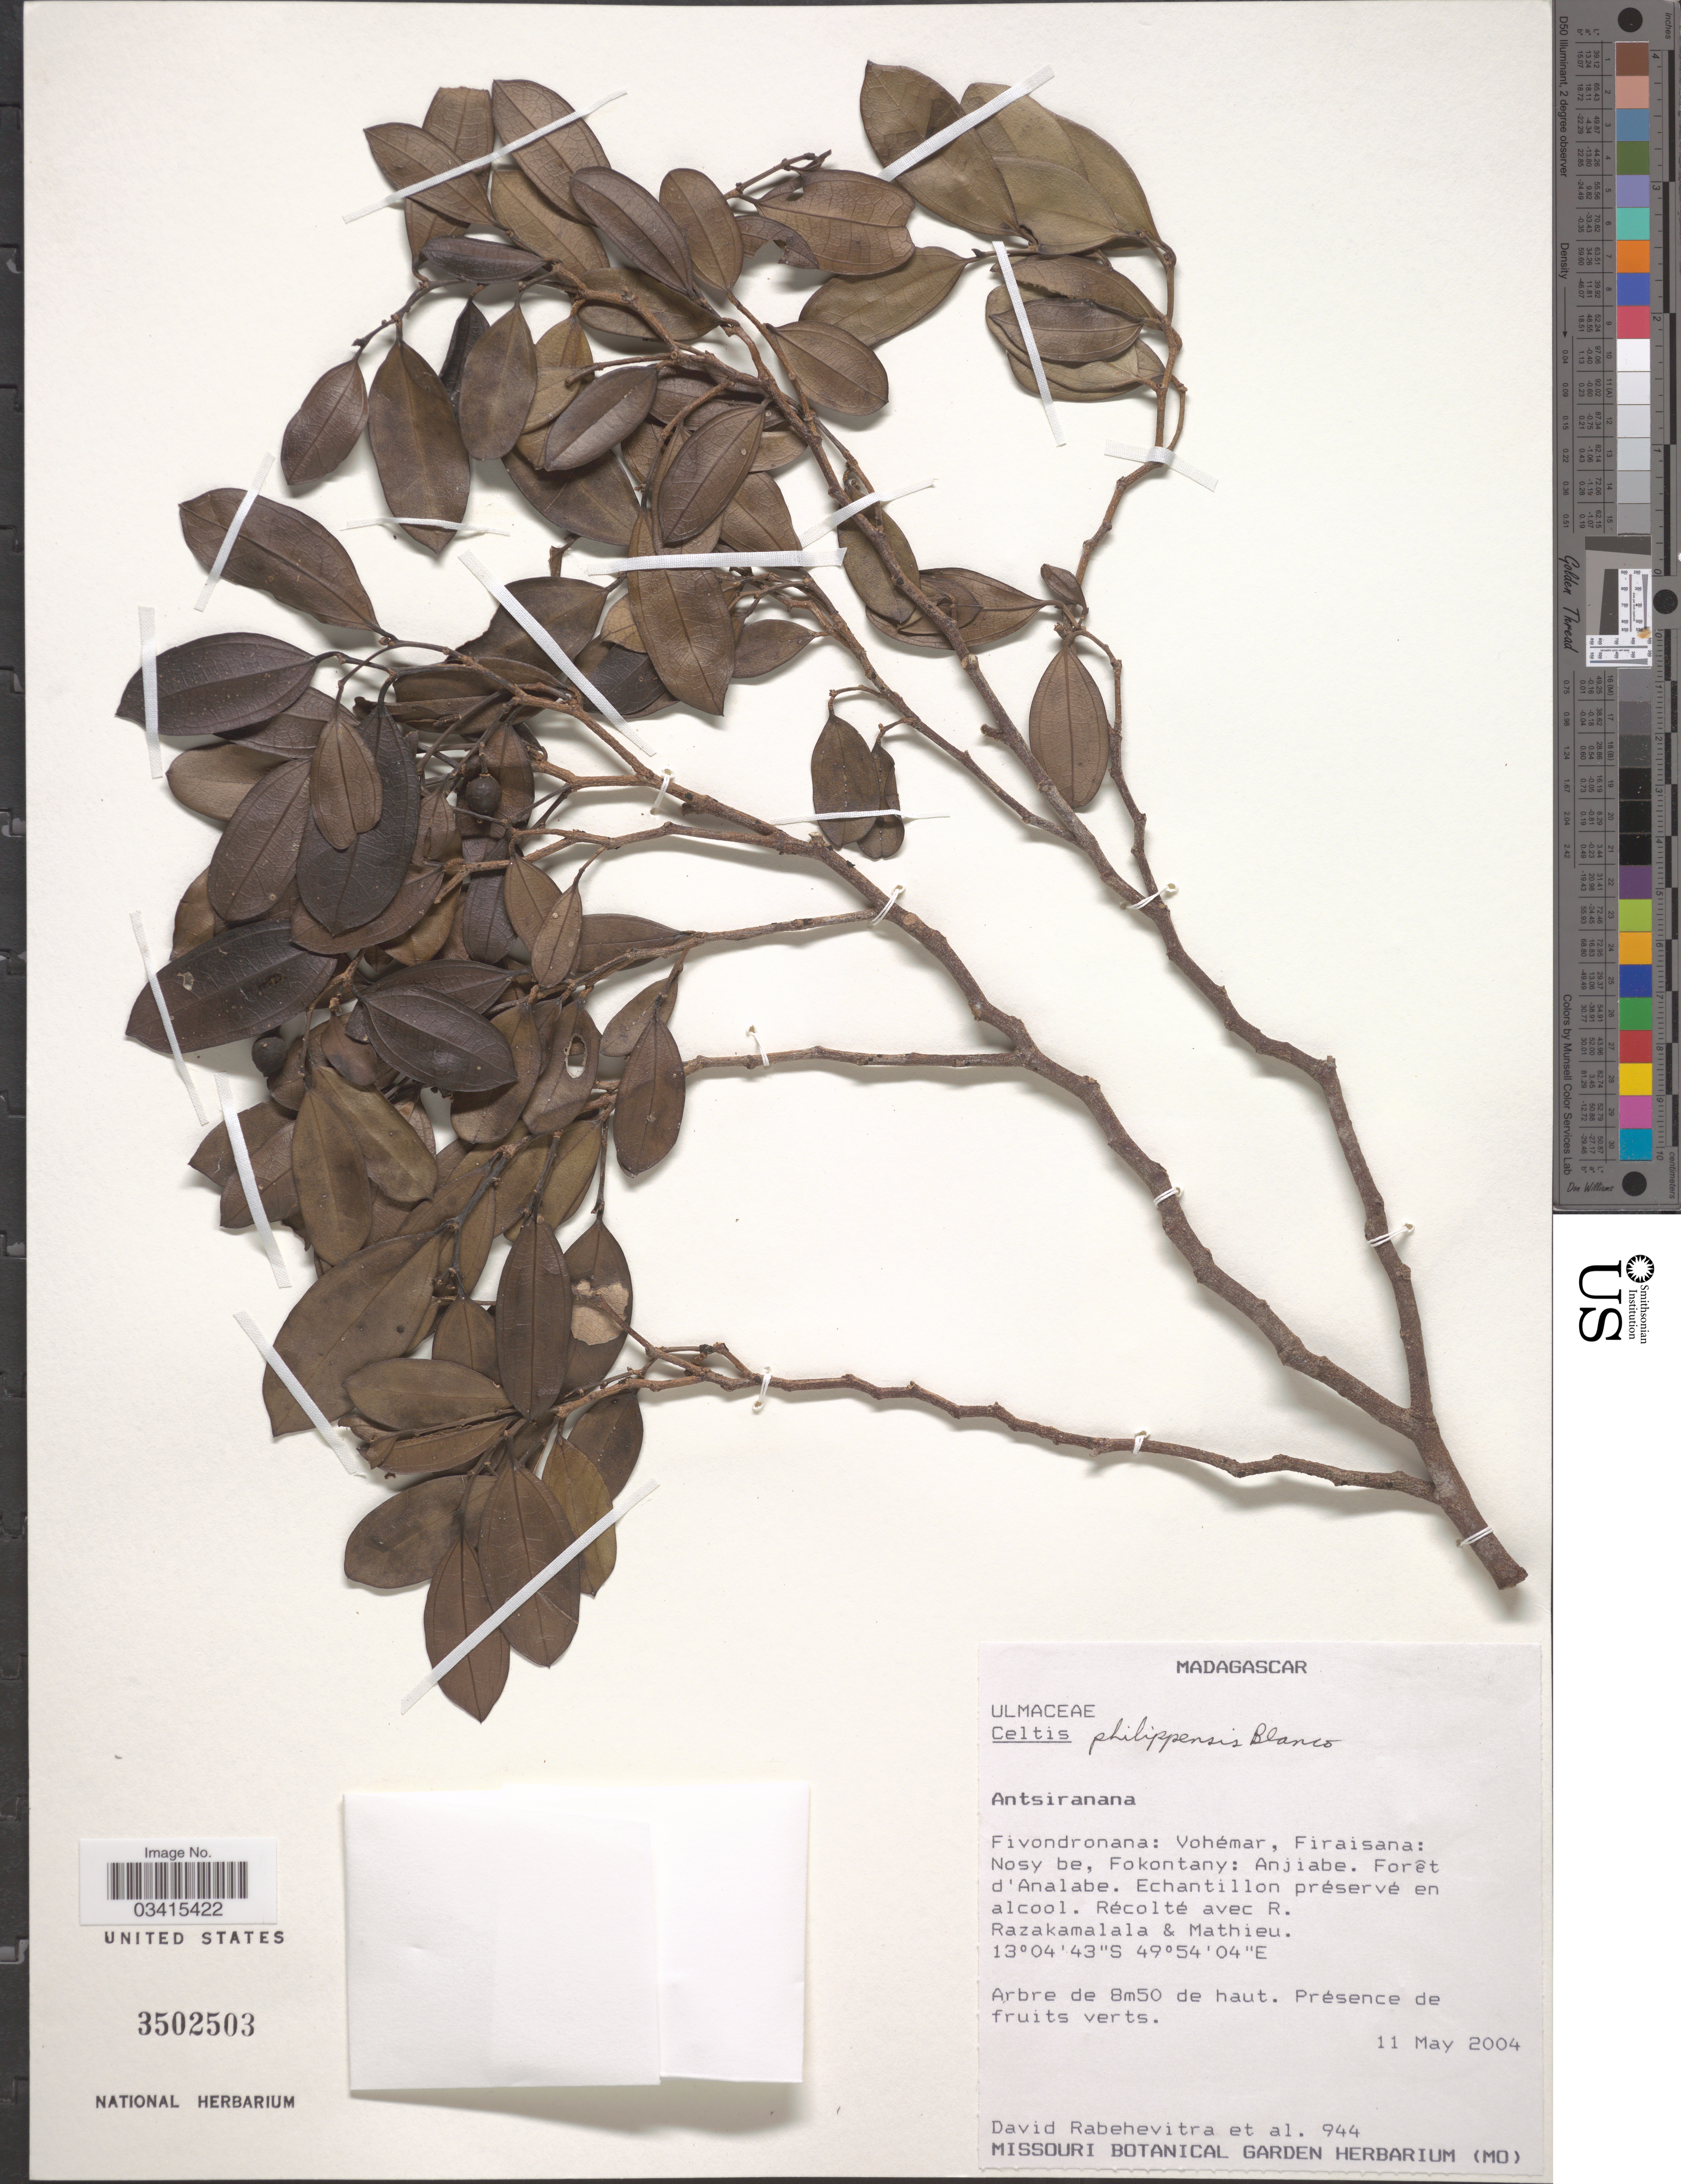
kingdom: Plantae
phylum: Tracheophyta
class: Magnoliopsida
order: Rosales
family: Cannabaceae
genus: Celtis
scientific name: Celtis philippensis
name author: Blanco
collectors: D. Rabehevitra, R. Razakamalala & Mathieu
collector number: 944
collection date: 2004-05-11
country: Madagascar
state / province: Sava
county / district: Vohémar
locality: Fivondronana: Vohémar, Firaisana; Nosy be, Fokontany: Anjiabe. Forêt d'Analabe. [INTERPRETTED: Nosibe]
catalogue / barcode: US 3502503